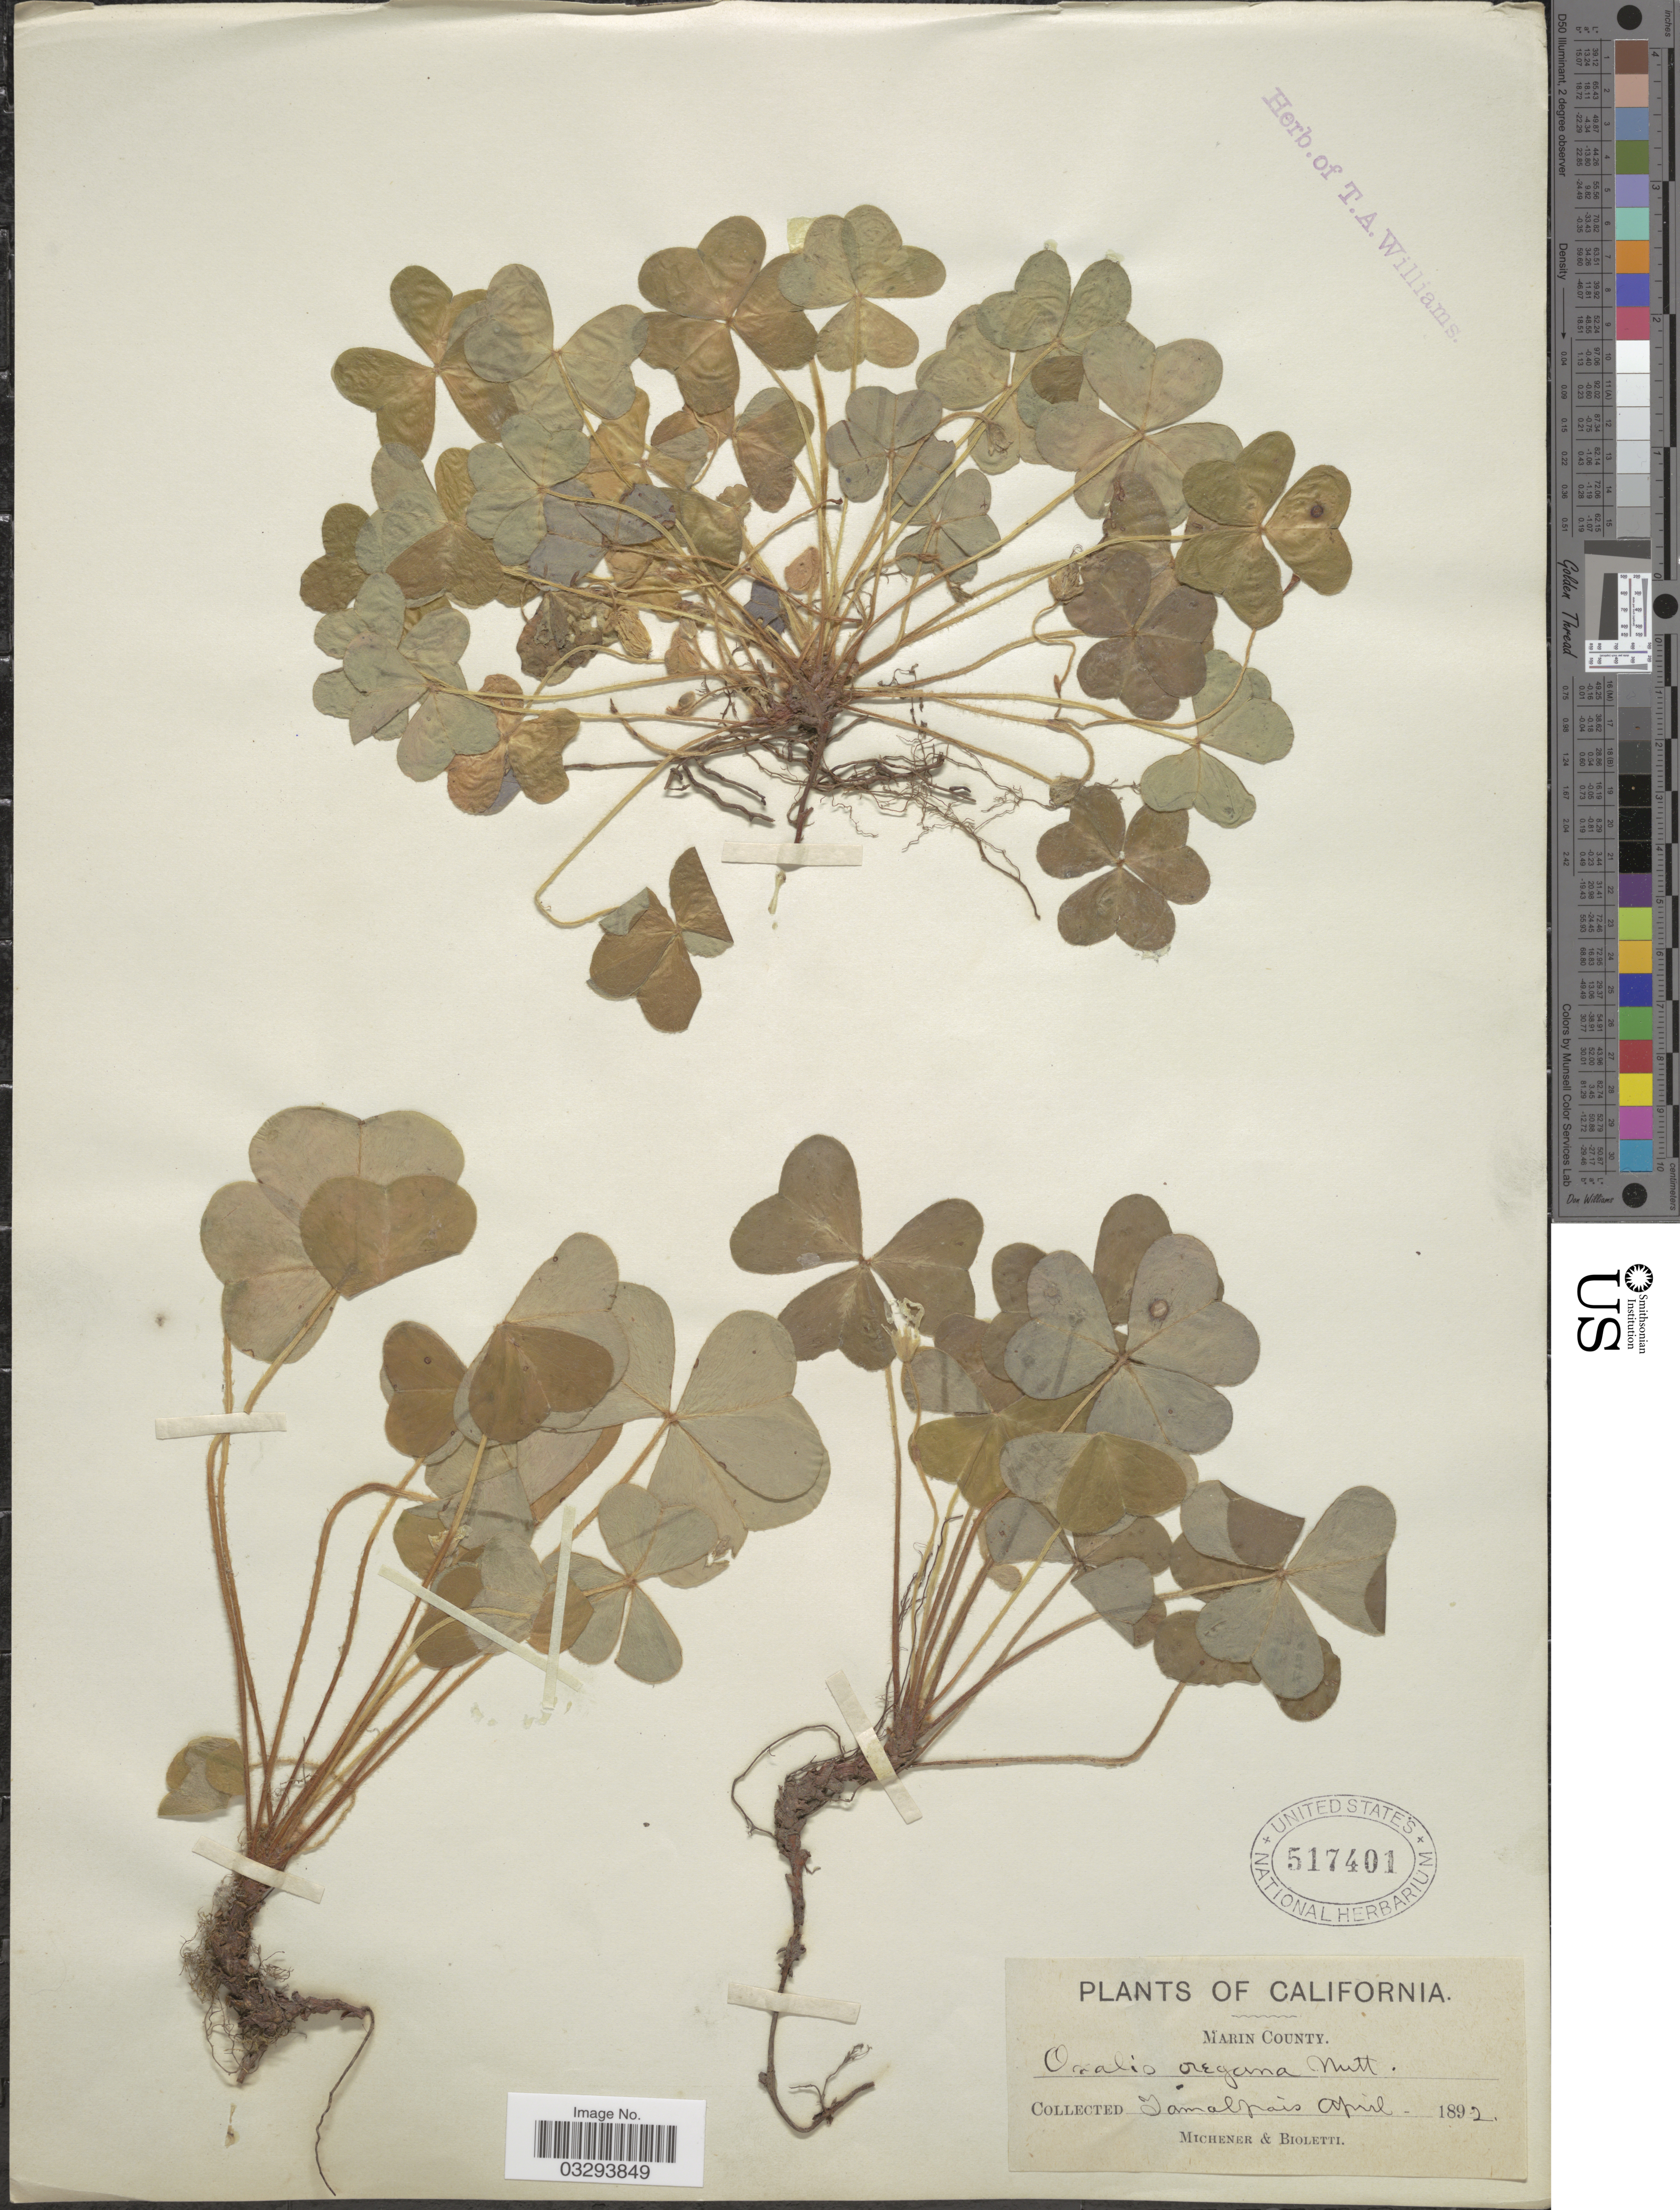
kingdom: Plantae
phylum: Tracheophyta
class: Magnoliopsida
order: Oxalidales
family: Oxalidaceae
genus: Oxalis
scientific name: Oxalis oregana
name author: Nutt.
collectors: -. Michener & -- Bioletti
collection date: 1892-04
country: United States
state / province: California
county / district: Marin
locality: Marin County. Tamalpais.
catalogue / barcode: US 517401